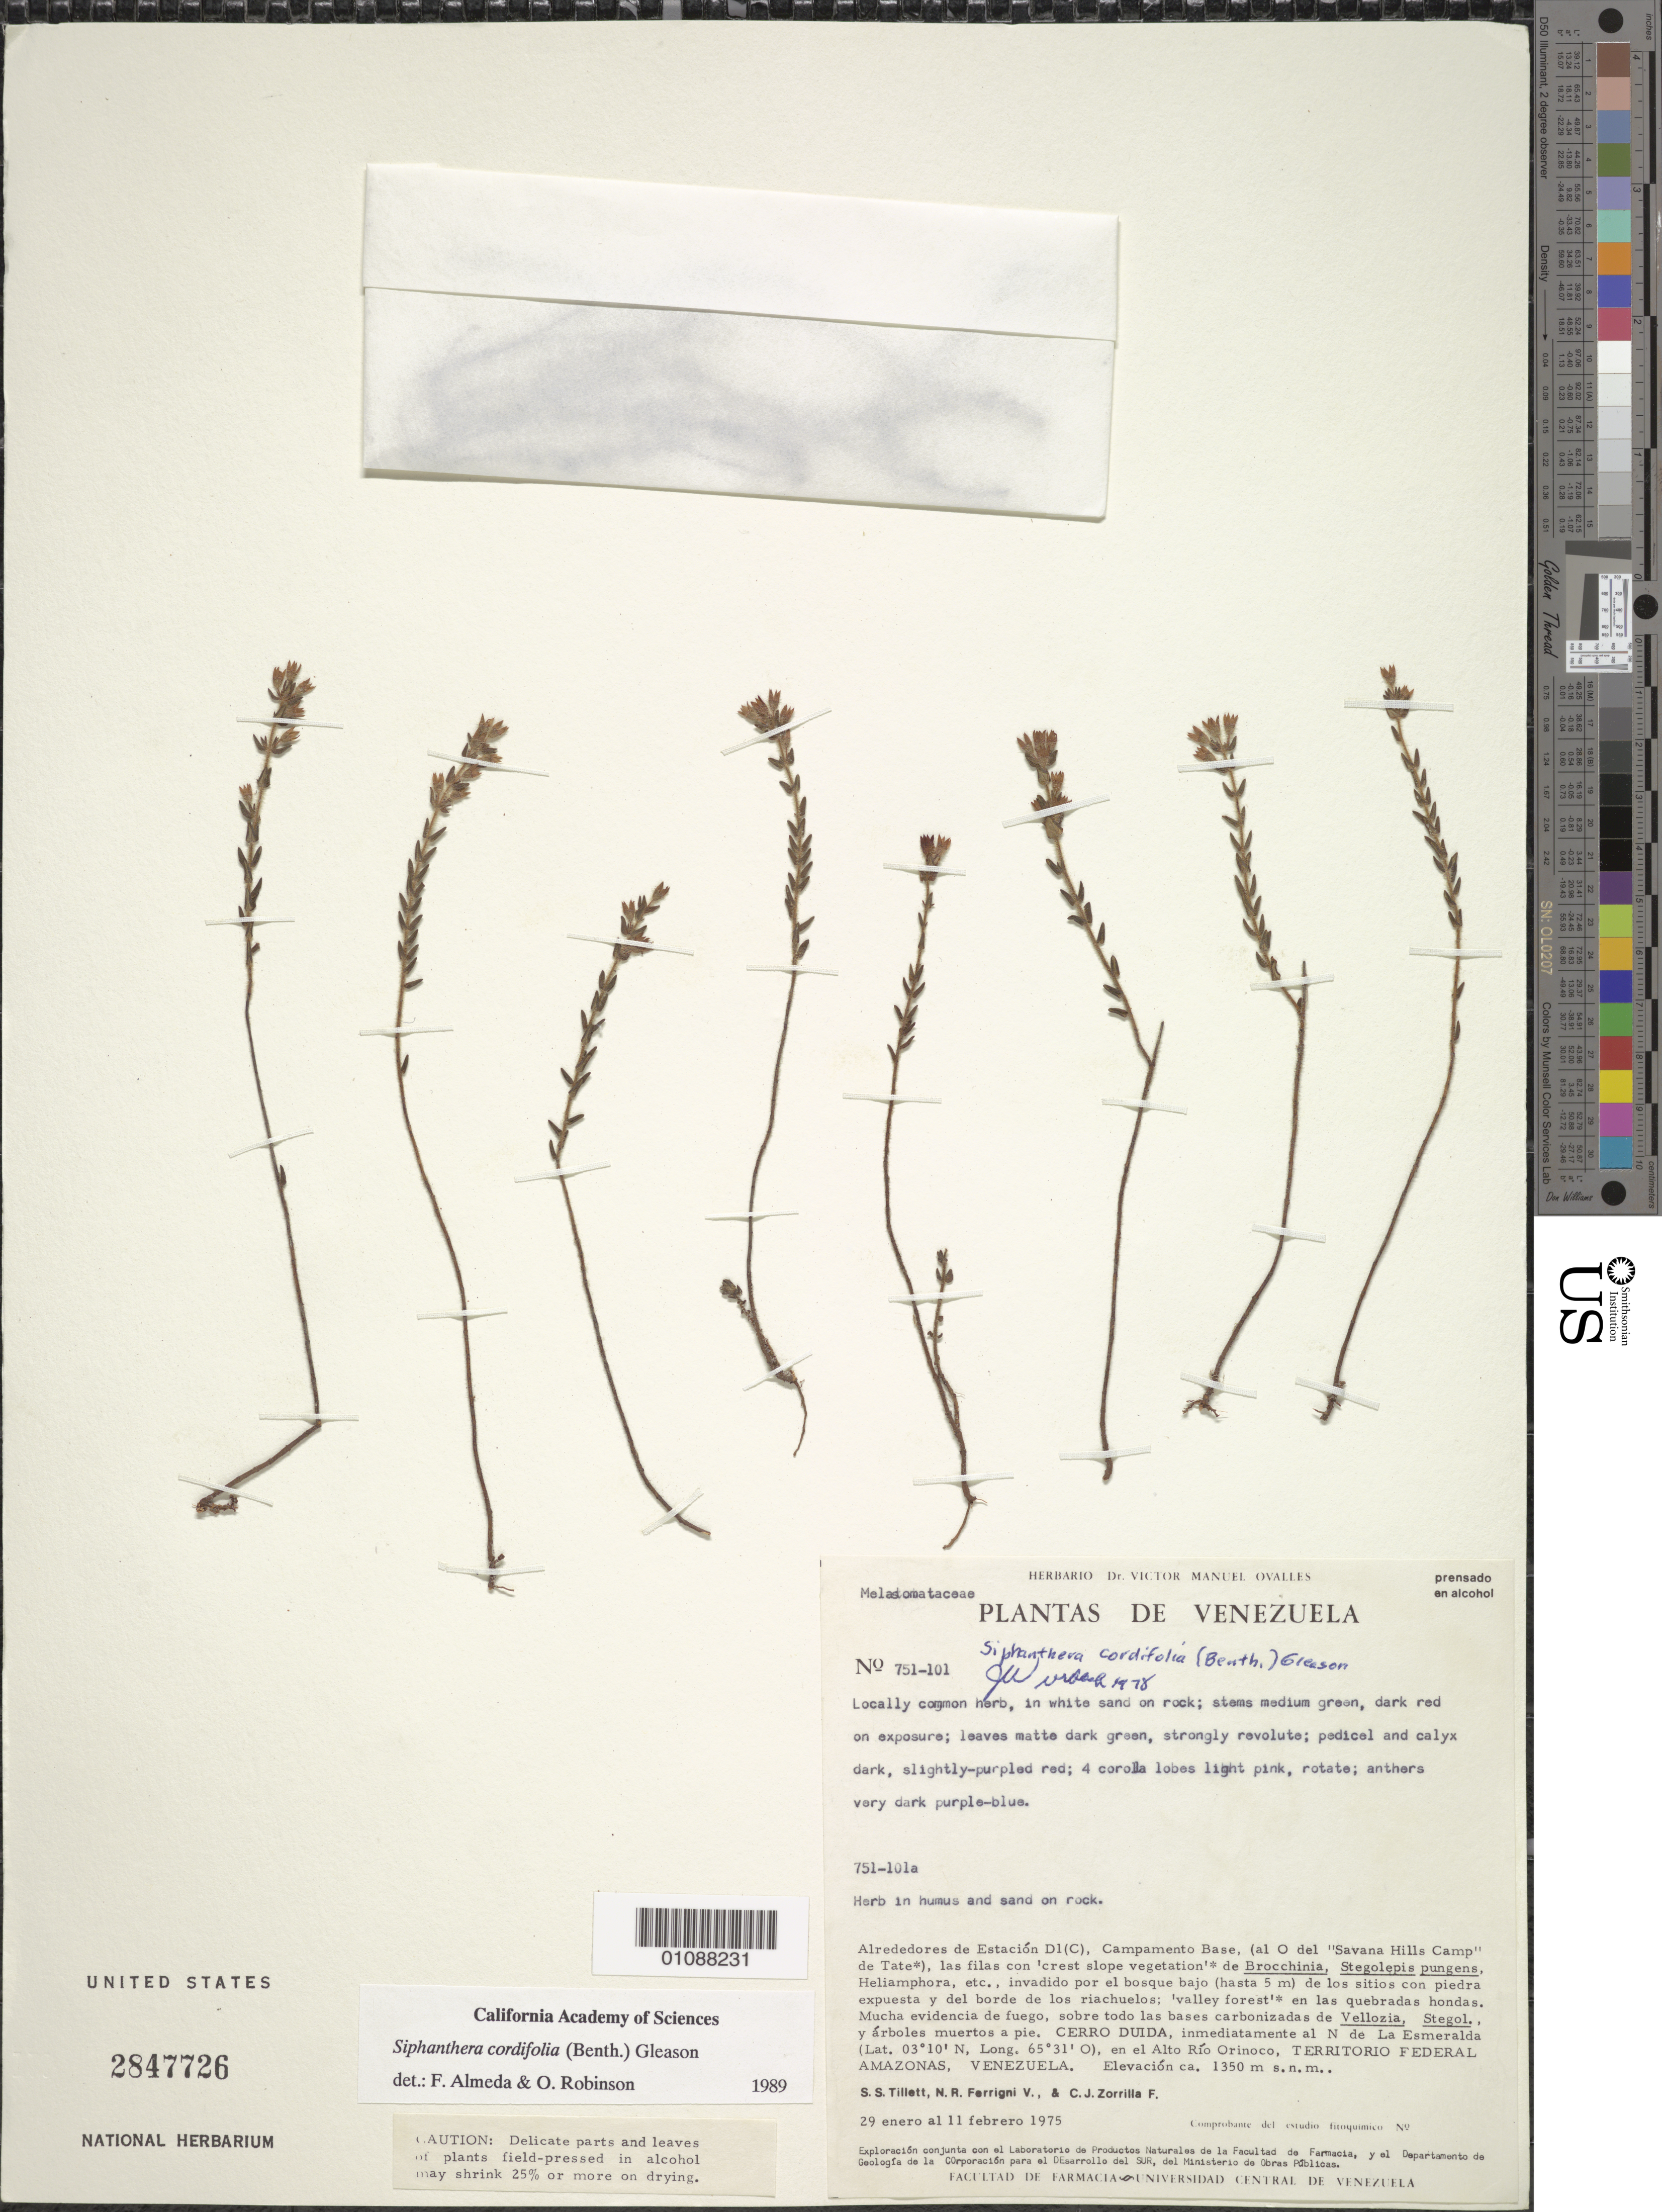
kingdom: Plantae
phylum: Tracheophyta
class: Magnoliopsida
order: Myrtales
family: Melastomataceae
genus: Siphanthera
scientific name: Siphanthera cordifolia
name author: (Benth.) Gleason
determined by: Almeda, F.; Robinson, O. R.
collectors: S. S. Tillett, N. Ferrigni V. & C. Zorrilla F.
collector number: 751 101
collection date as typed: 29-Jan-75 to 11-Feb-75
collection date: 1975-01-29/1975-02-11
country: Venezuela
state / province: Amazonas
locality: Cerro Duida, N de La Esmeralda, en el Alto Rio Orinoco; Estacion D1C, Camp. Base (O del Savanna Hills Camp de Tate)S of heliport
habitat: White sand on rock. Filas con slope veg de Brocchinia, Stegolepis pungens, Heliamphora, etc, invadido por el bosque bajo (hasta 5m) de los sitios con…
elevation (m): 1350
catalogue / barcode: US 2847726